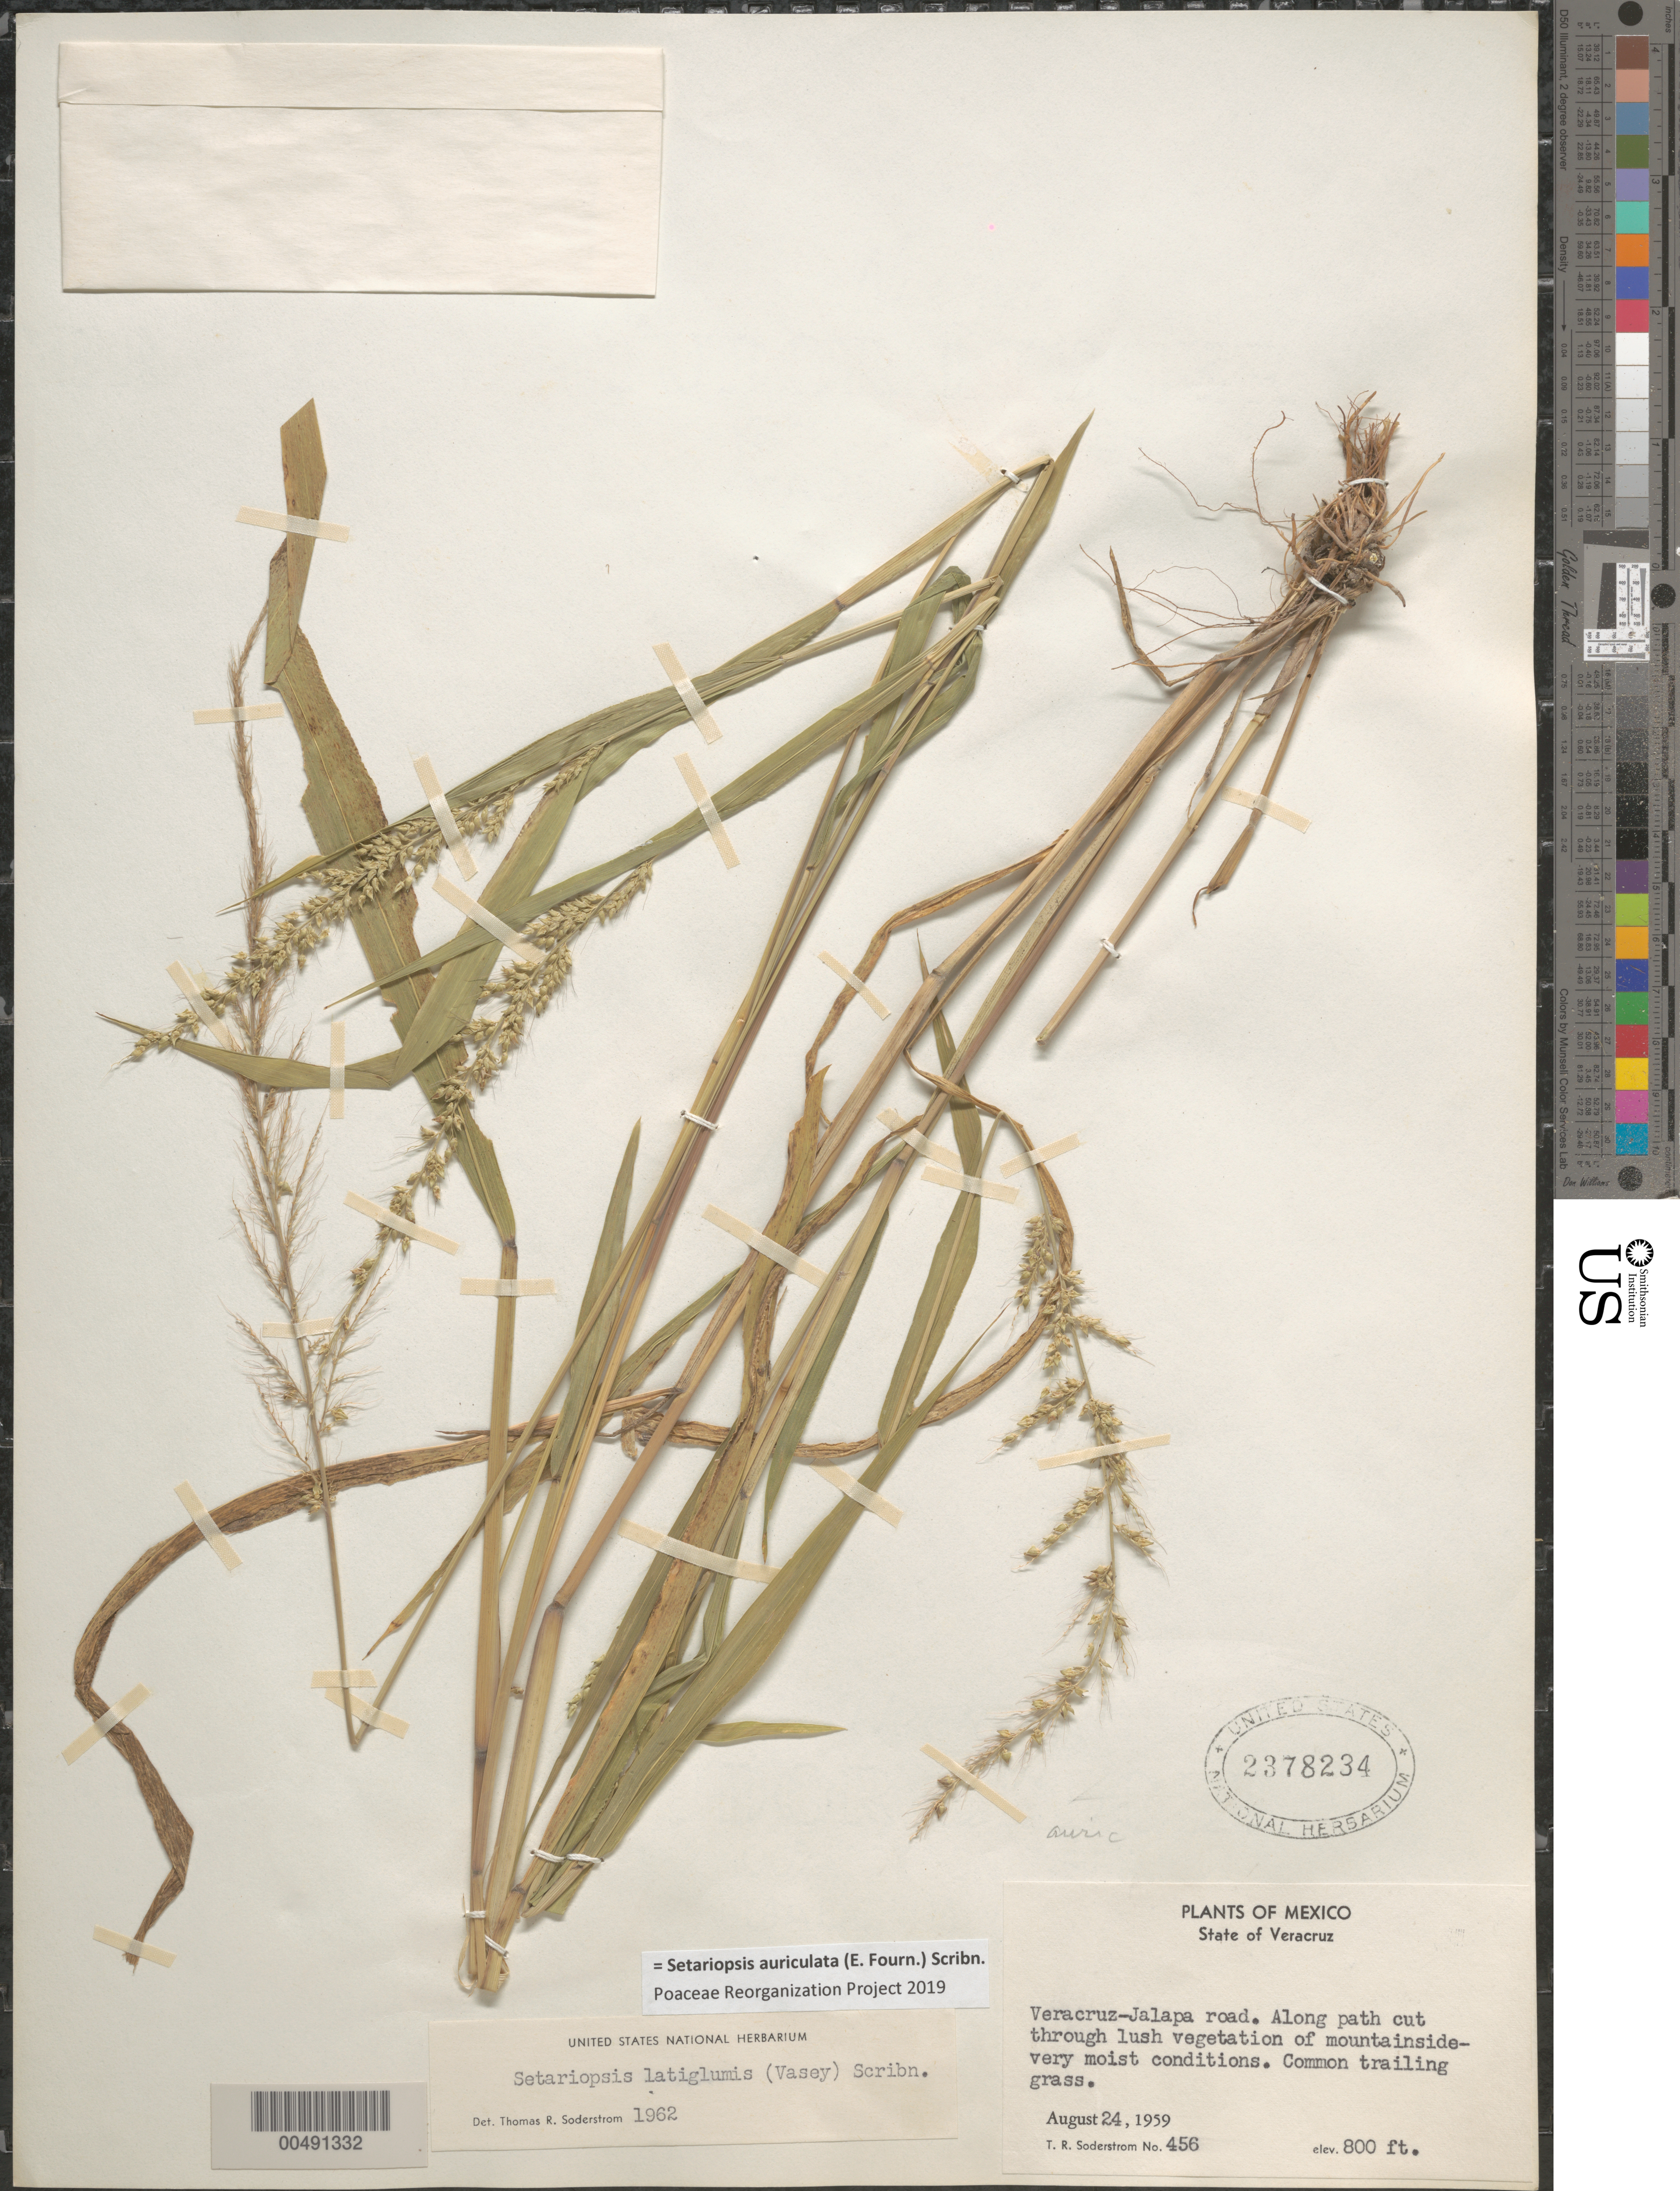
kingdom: Plantae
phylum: Tracheophyta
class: Liliopsida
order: Poales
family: Poaceae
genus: Setariopsis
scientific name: Setariopsis auriculata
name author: (E. Fourn.) Scribn.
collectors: T. R. Soderstrom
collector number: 456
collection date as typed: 24 Aug 1959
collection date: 1959-08-24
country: Mexico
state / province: Veracruz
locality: Veracruz-Jalapa rd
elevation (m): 244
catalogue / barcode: US 2378234